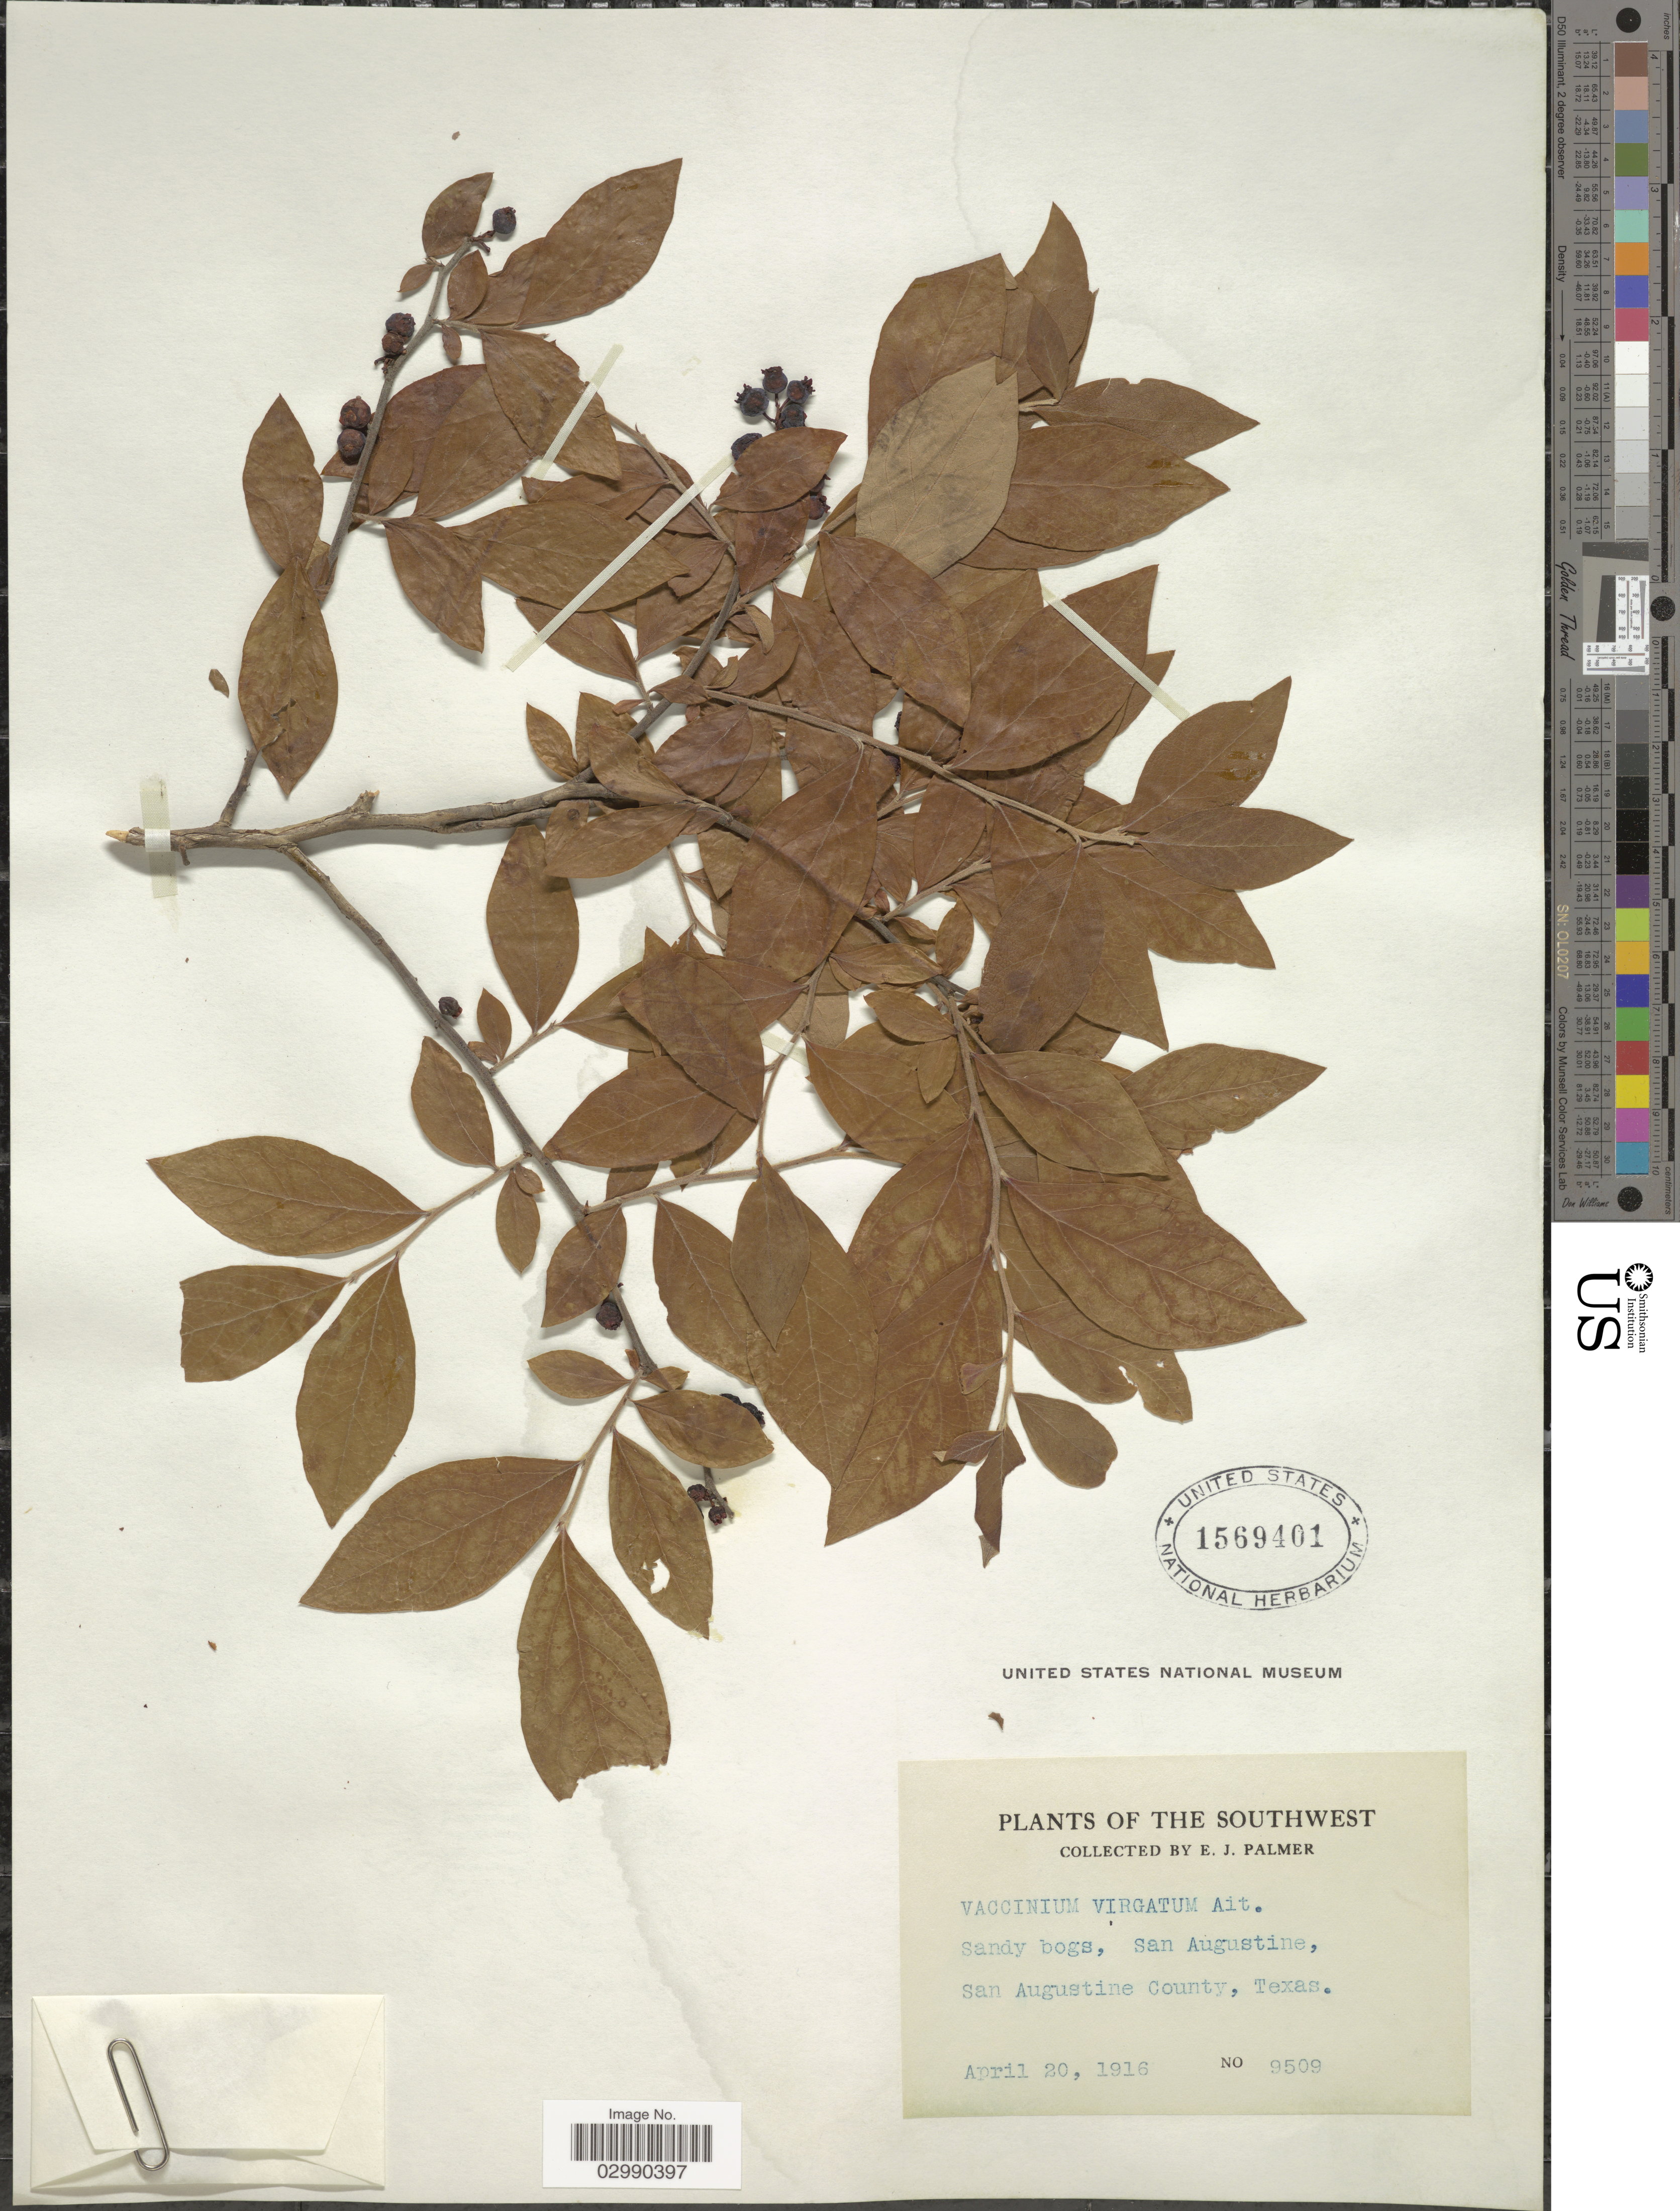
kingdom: Plantae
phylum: Tracheophyta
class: Magnoliopsida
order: Ericales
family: Ericaceae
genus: Vaccinium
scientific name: Vaccinium virgatum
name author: Aiton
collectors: E. J. Palmer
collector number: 9509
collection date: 1916-04-20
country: United States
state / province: Texas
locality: The Southwest, San Augustine, San Augustine County.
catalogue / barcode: US 1569401